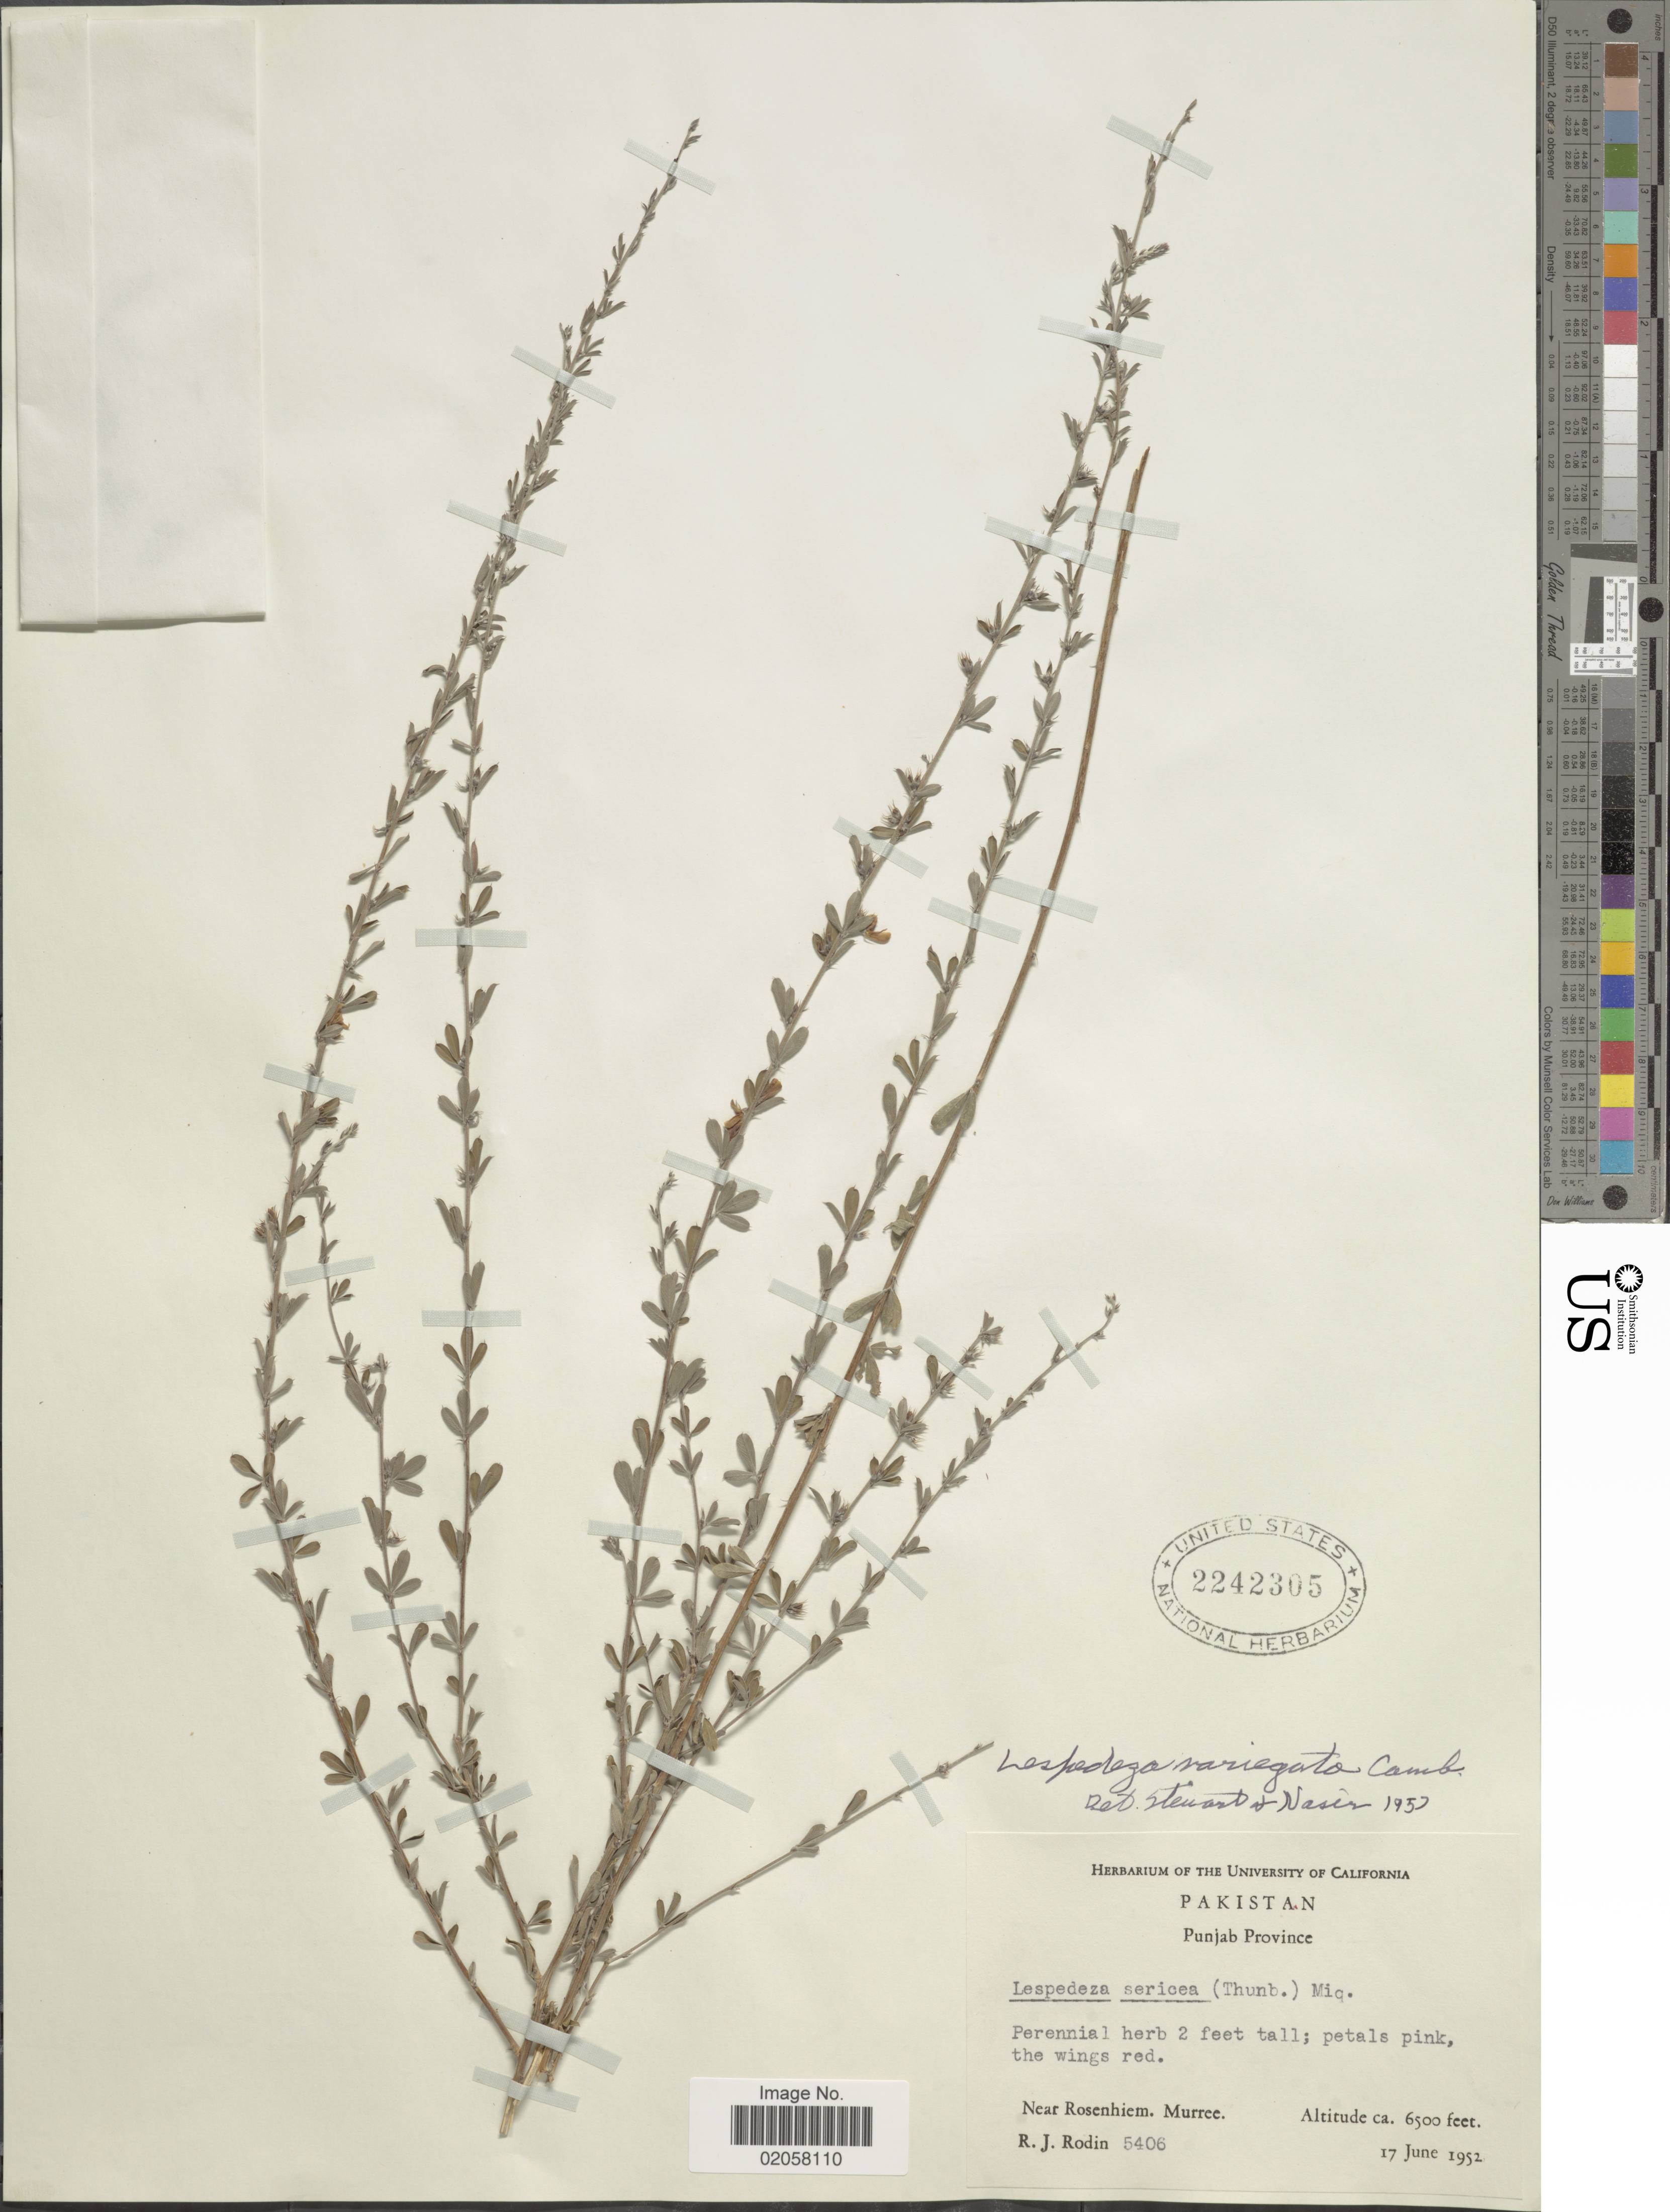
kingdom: Plantae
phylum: Tracheophyta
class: Magnoliopsida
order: Fabales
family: Fabaceae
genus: Lespedeza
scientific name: Lespedeza variegata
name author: Cambess.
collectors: R. J. Rodin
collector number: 5406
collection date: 1952-06-17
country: Pakistan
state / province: Punjab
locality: Near Rosenhiem, Murree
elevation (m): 1981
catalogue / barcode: US 2242305